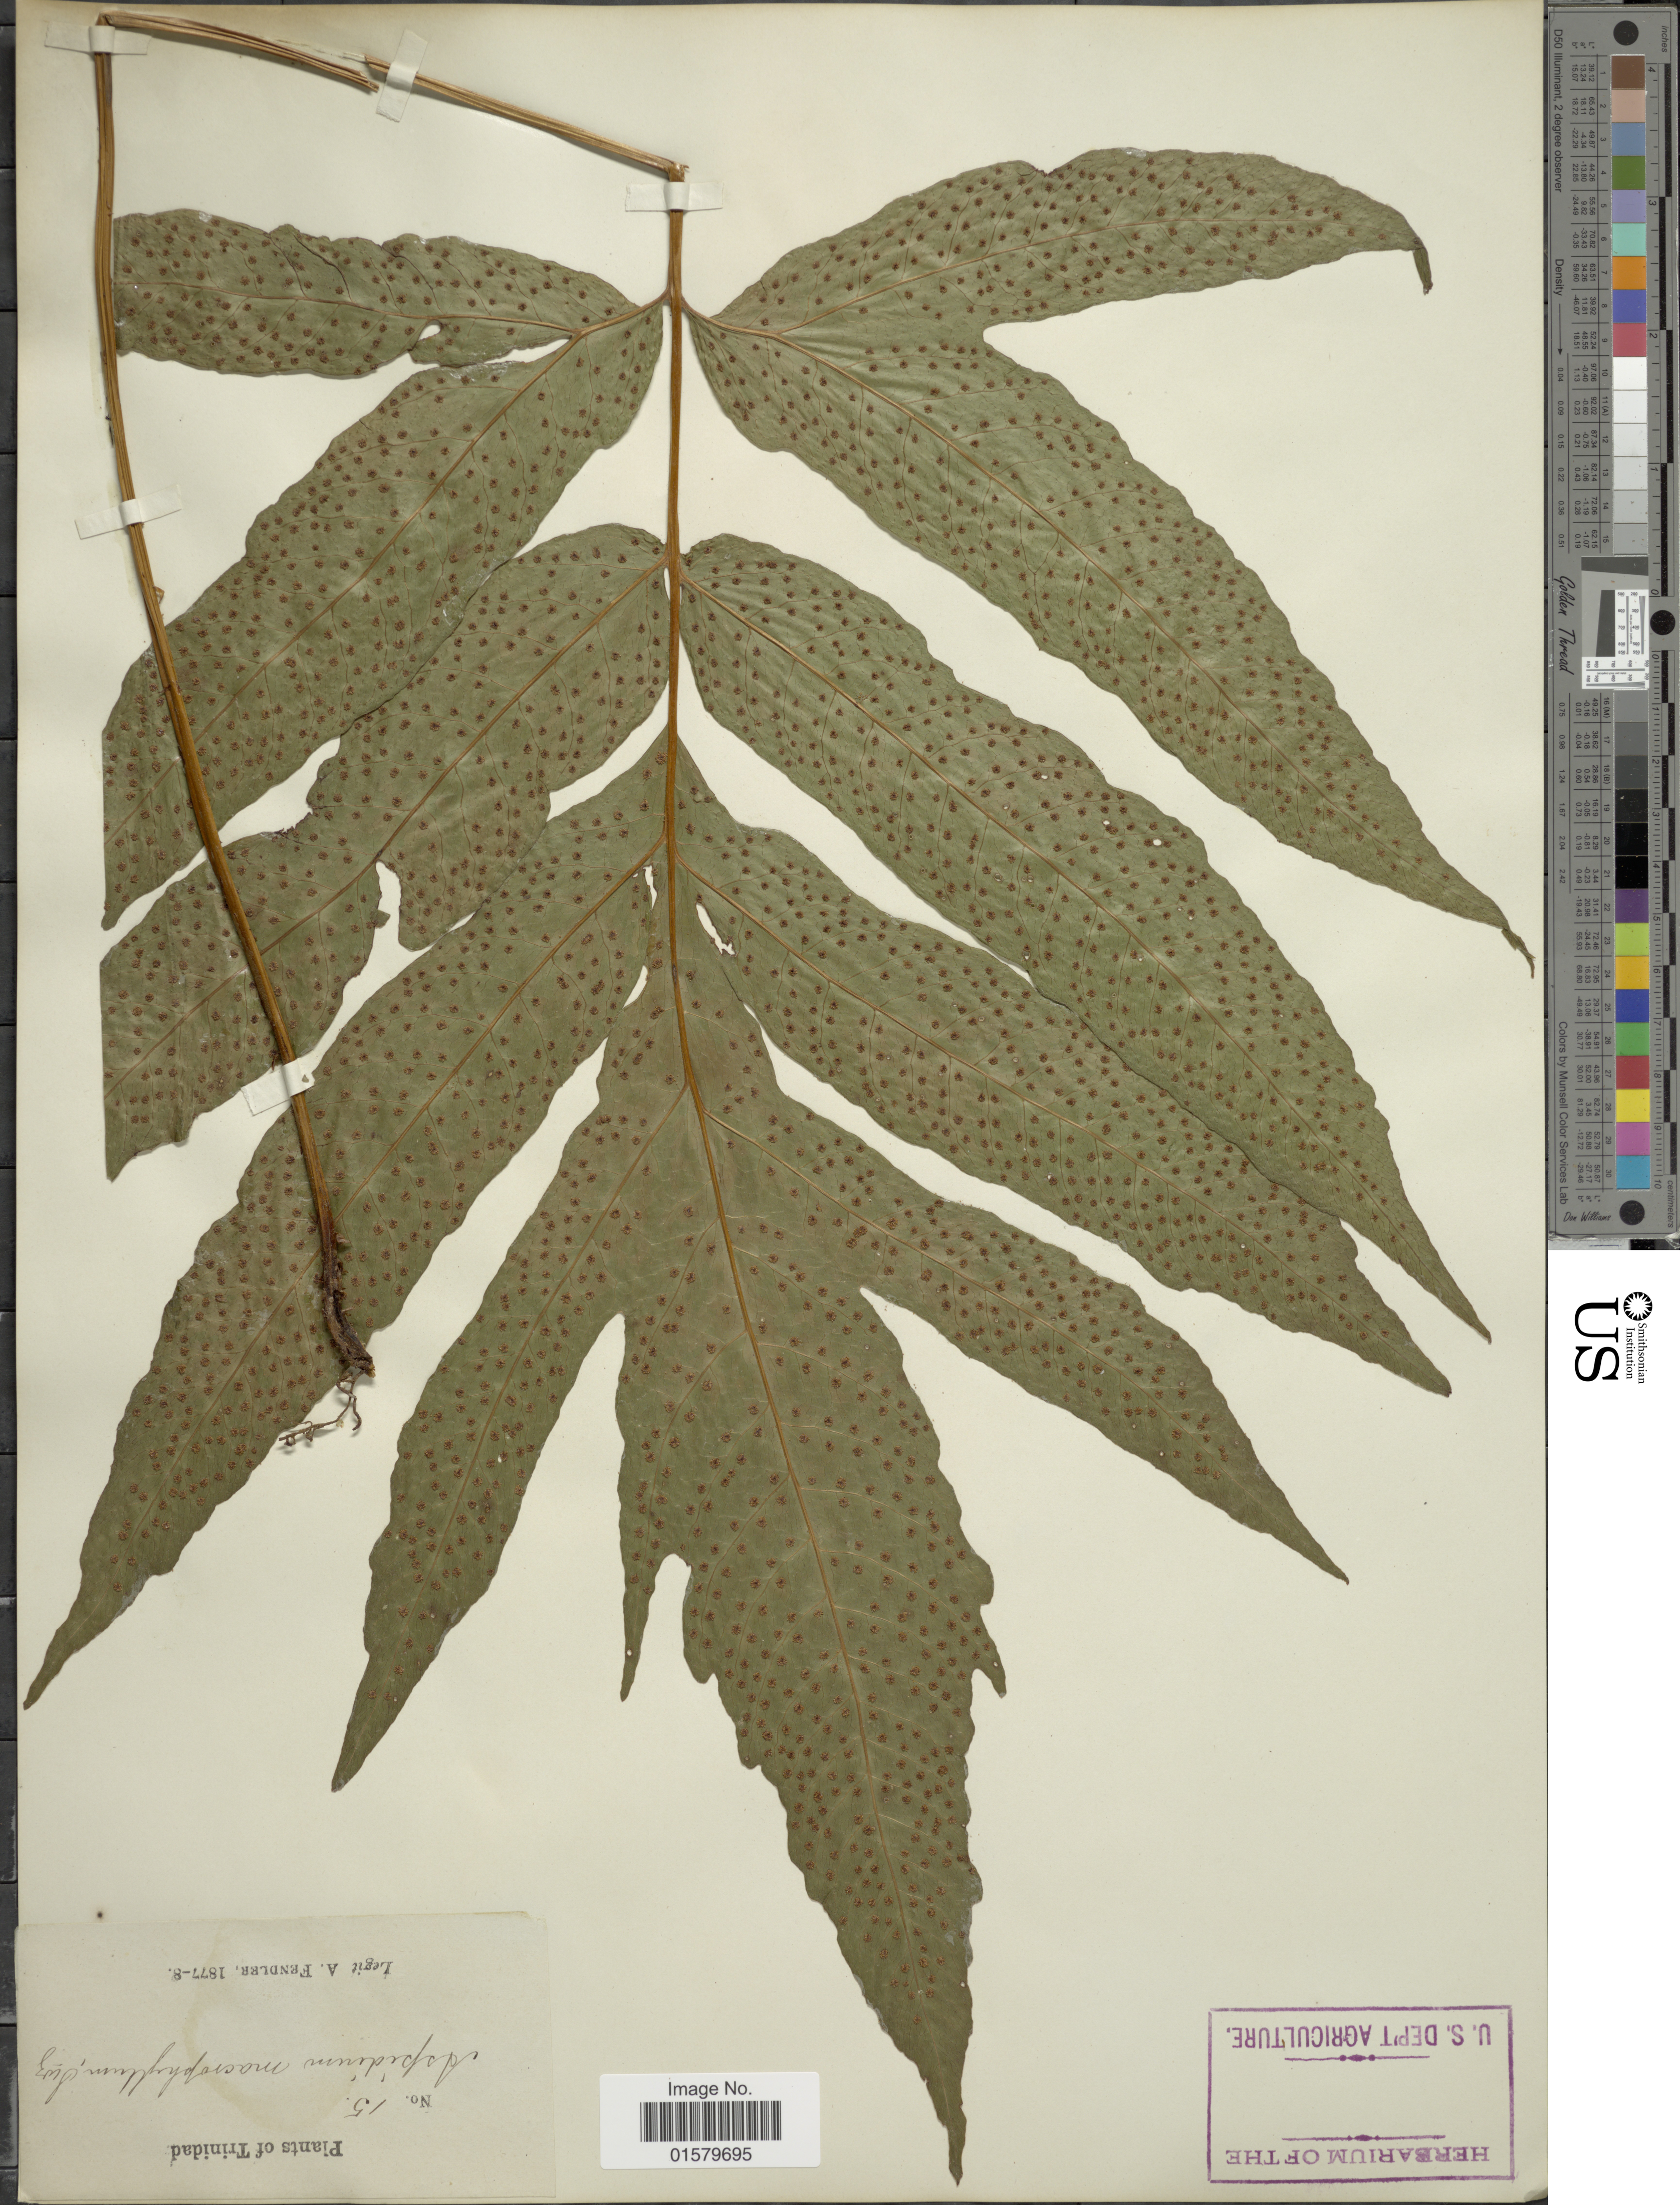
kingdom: Plantae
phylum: Tracheophyta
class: Polypodiopsida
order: Polypodiales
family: Tectariaceae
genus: Tectaria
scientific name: Tectaria incisa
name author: Cav.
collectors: A. Fendler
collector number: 15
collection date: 1877/1878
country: Trinidad and Tobago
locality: Trinidad